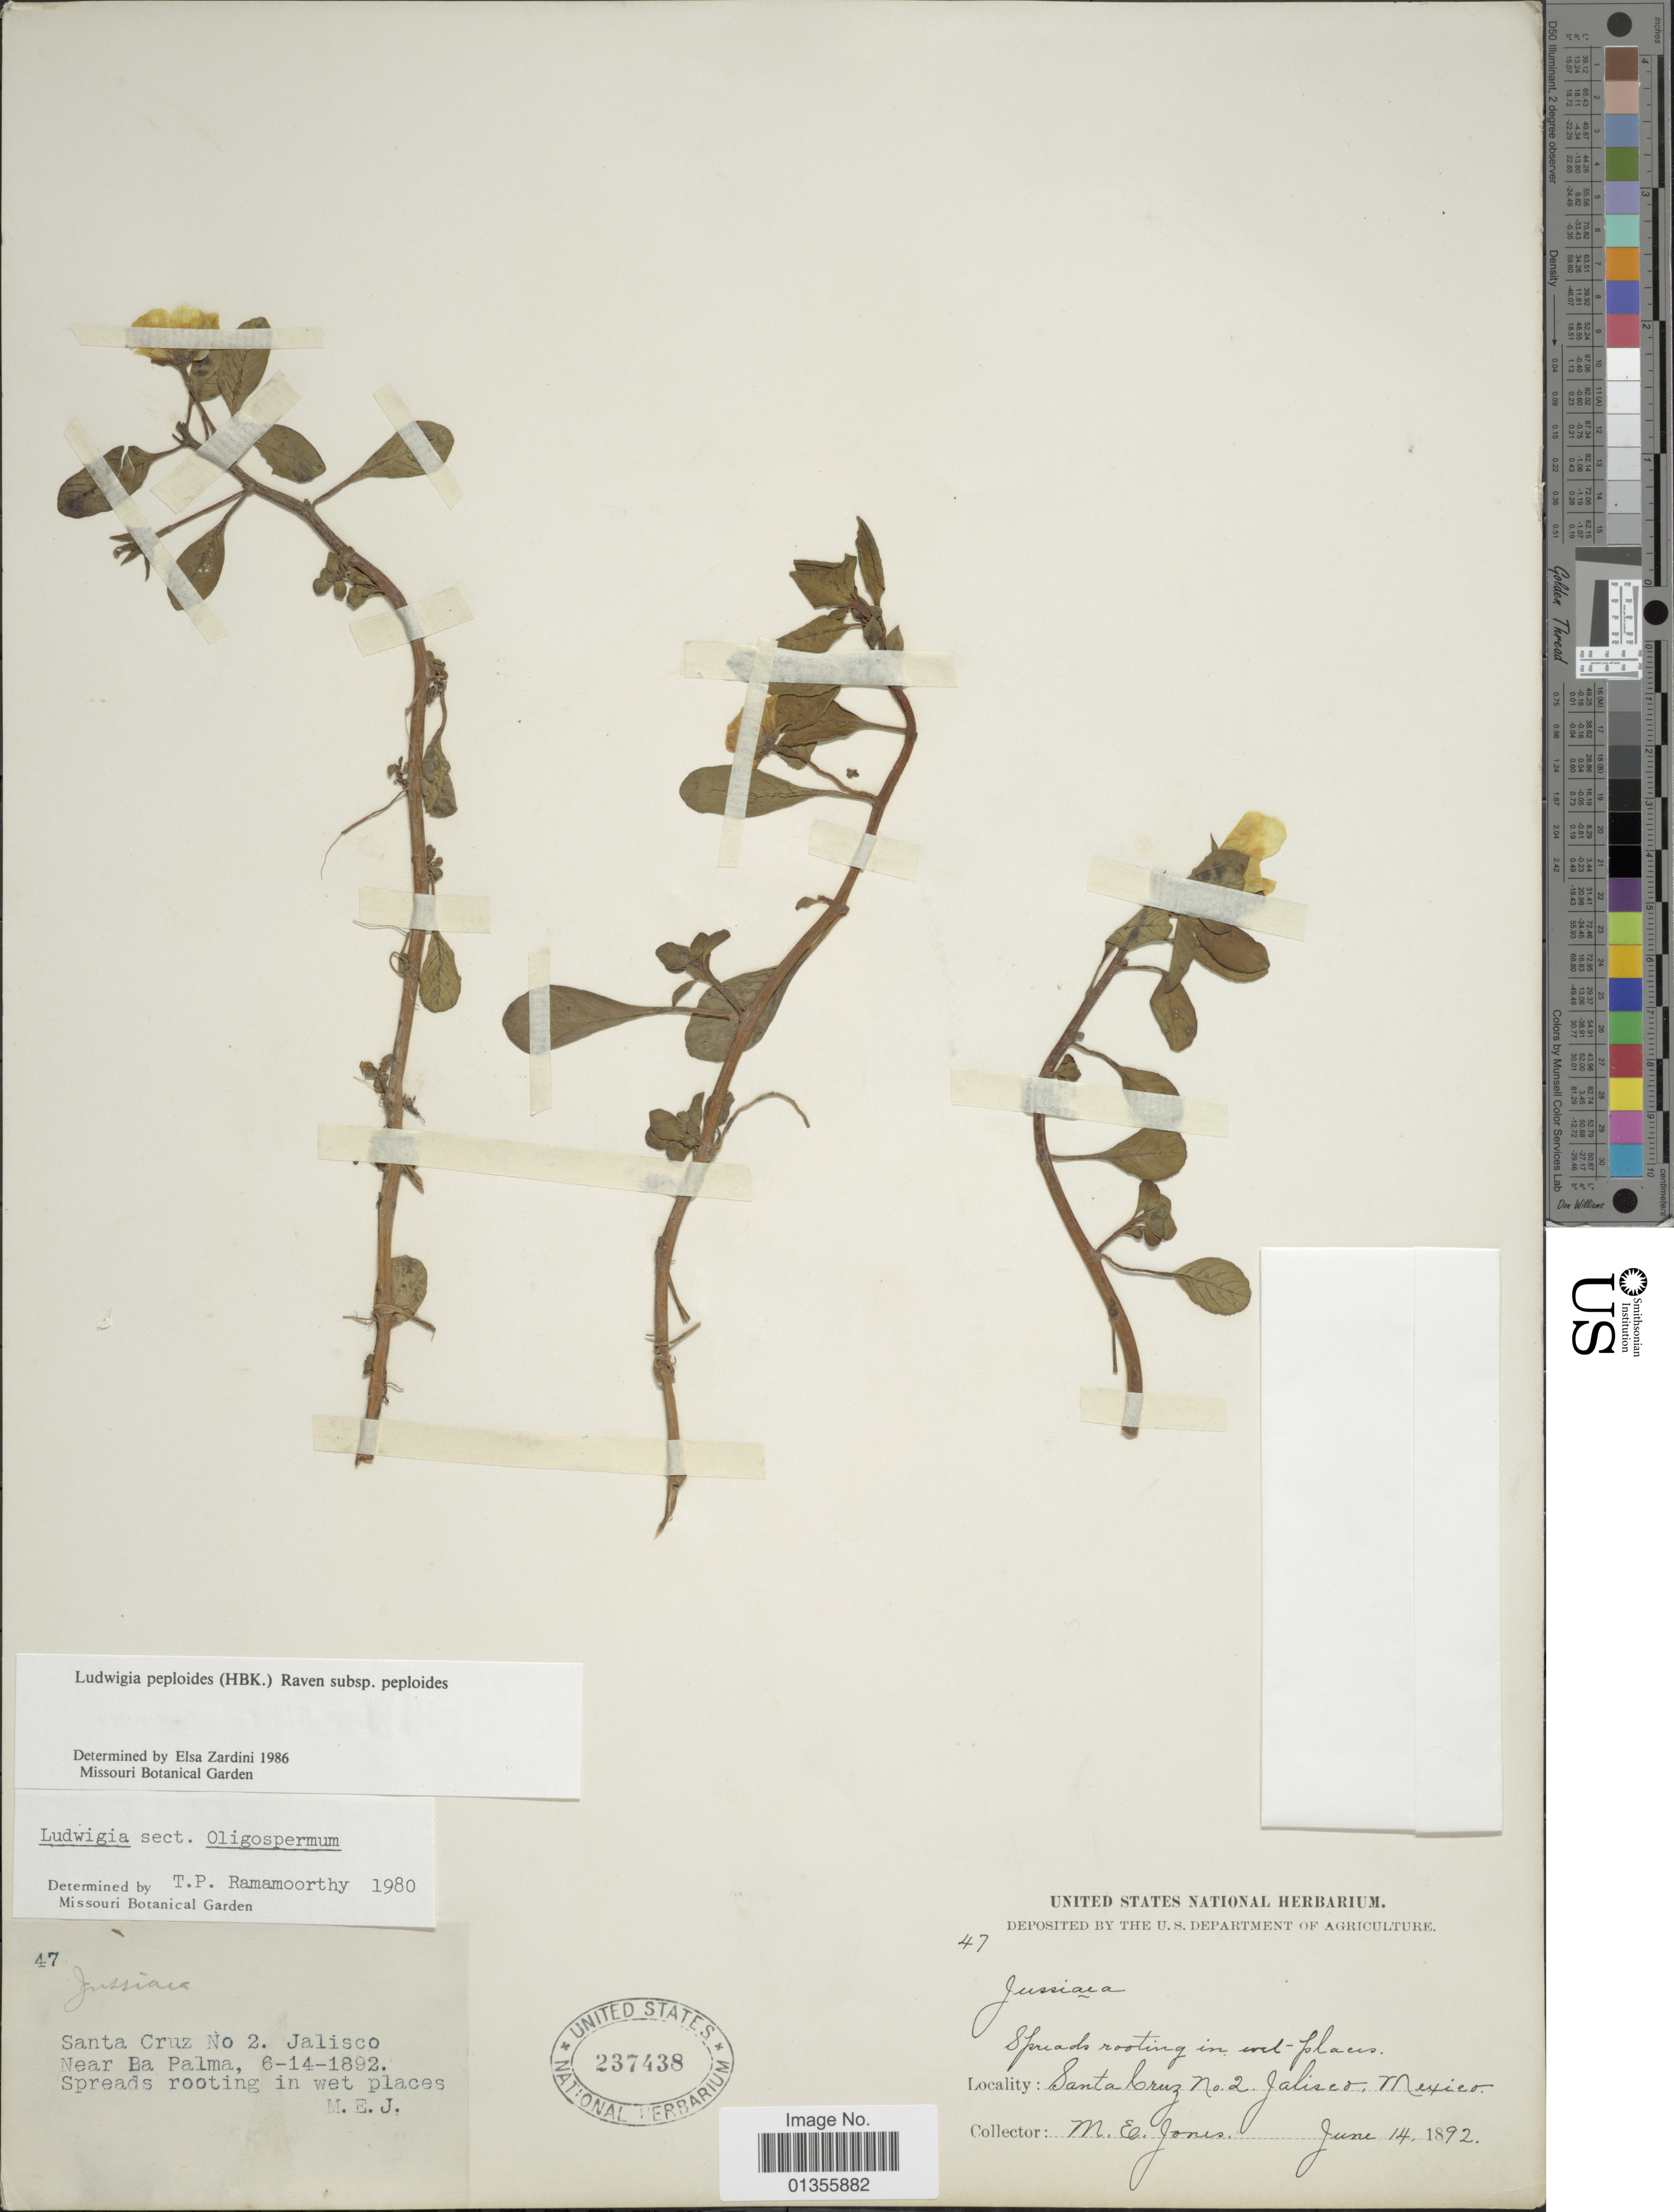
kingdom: Plantae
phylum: Tracheophyta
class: Magnoliopsida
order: Myrtales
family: Onagraceae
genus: Ludwigia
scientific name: Ludwigia peploides subsp. peploides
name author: (Kunth) P.H. Raven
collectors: M. E. Jones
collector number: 47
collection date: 1892-06-14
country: Bolivia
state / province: Santa Cruz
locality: Santa Cruz No 2. Jalisco. Near La Palma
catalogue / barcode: US 237438